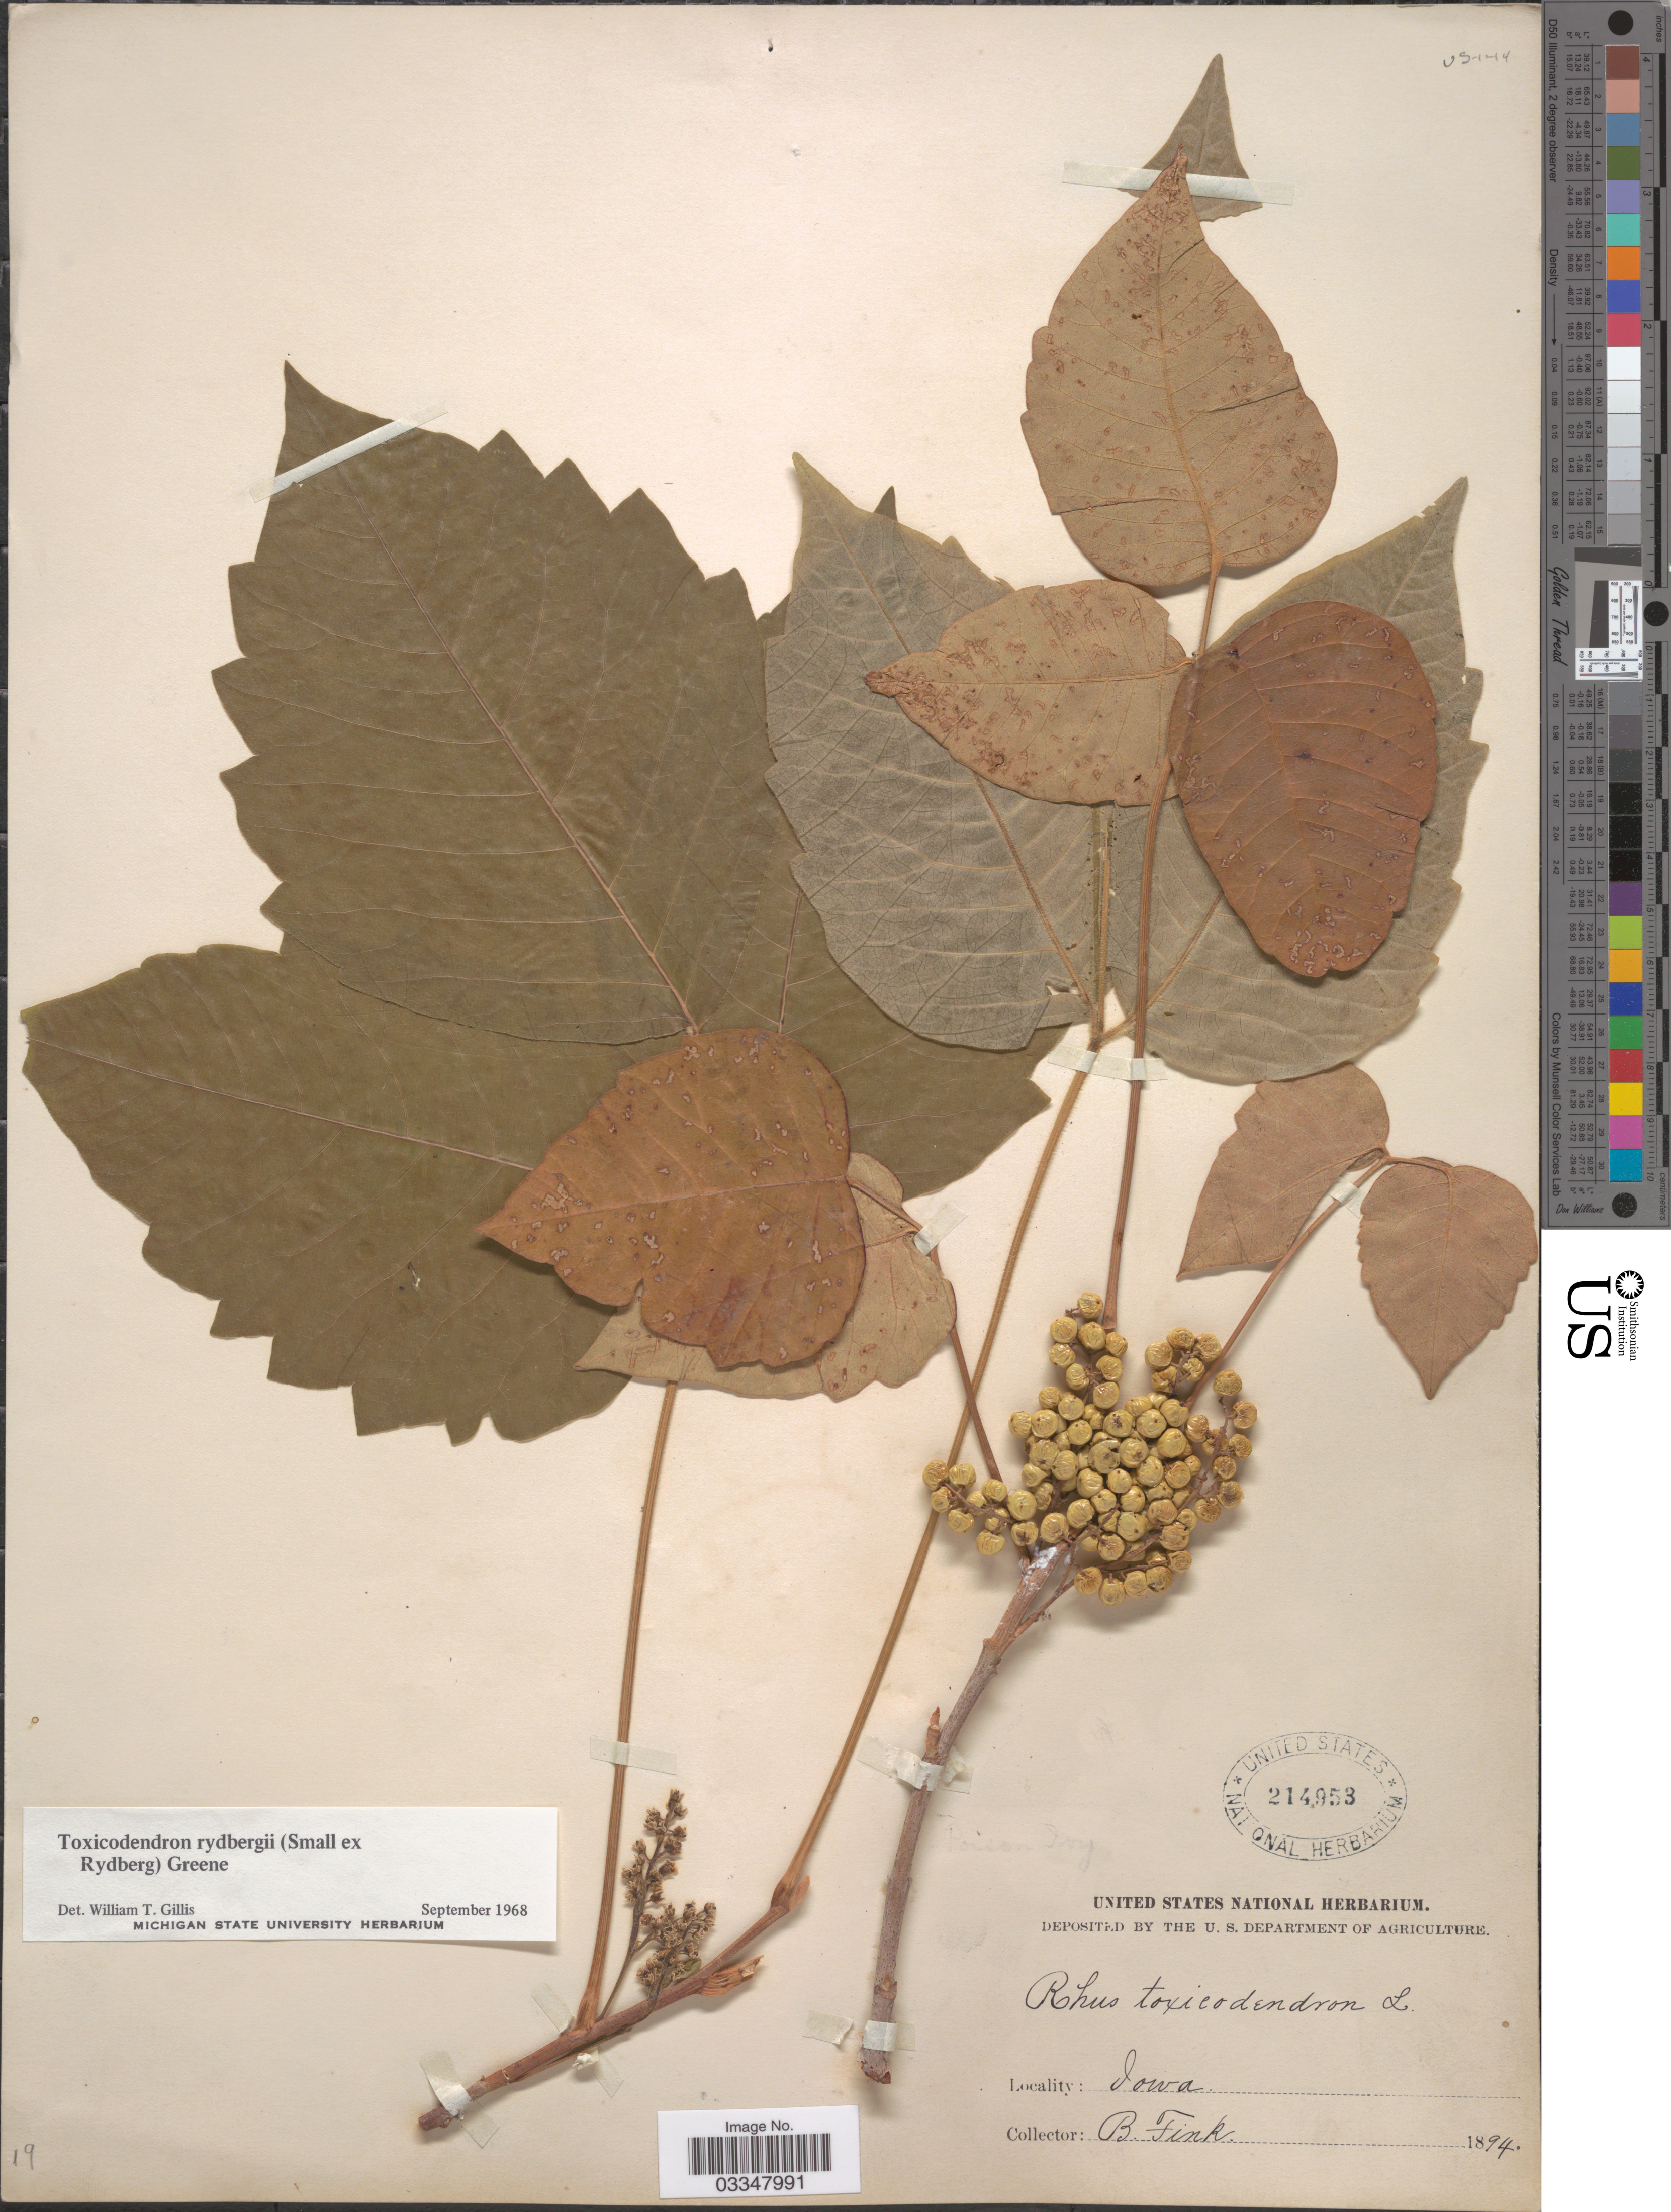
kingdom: Plantae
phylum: Tracheophyta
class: Magnoliopsida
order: Sapindales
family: Anacardiaceae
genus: Toxicodendron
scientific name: Toxicodendron radicans subsp. rydbergii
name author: (Small & Rydb.) Á. Löve & D. Löve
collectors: B. Fink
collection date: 1894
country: United States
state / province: Iowa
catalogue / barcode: US 214953